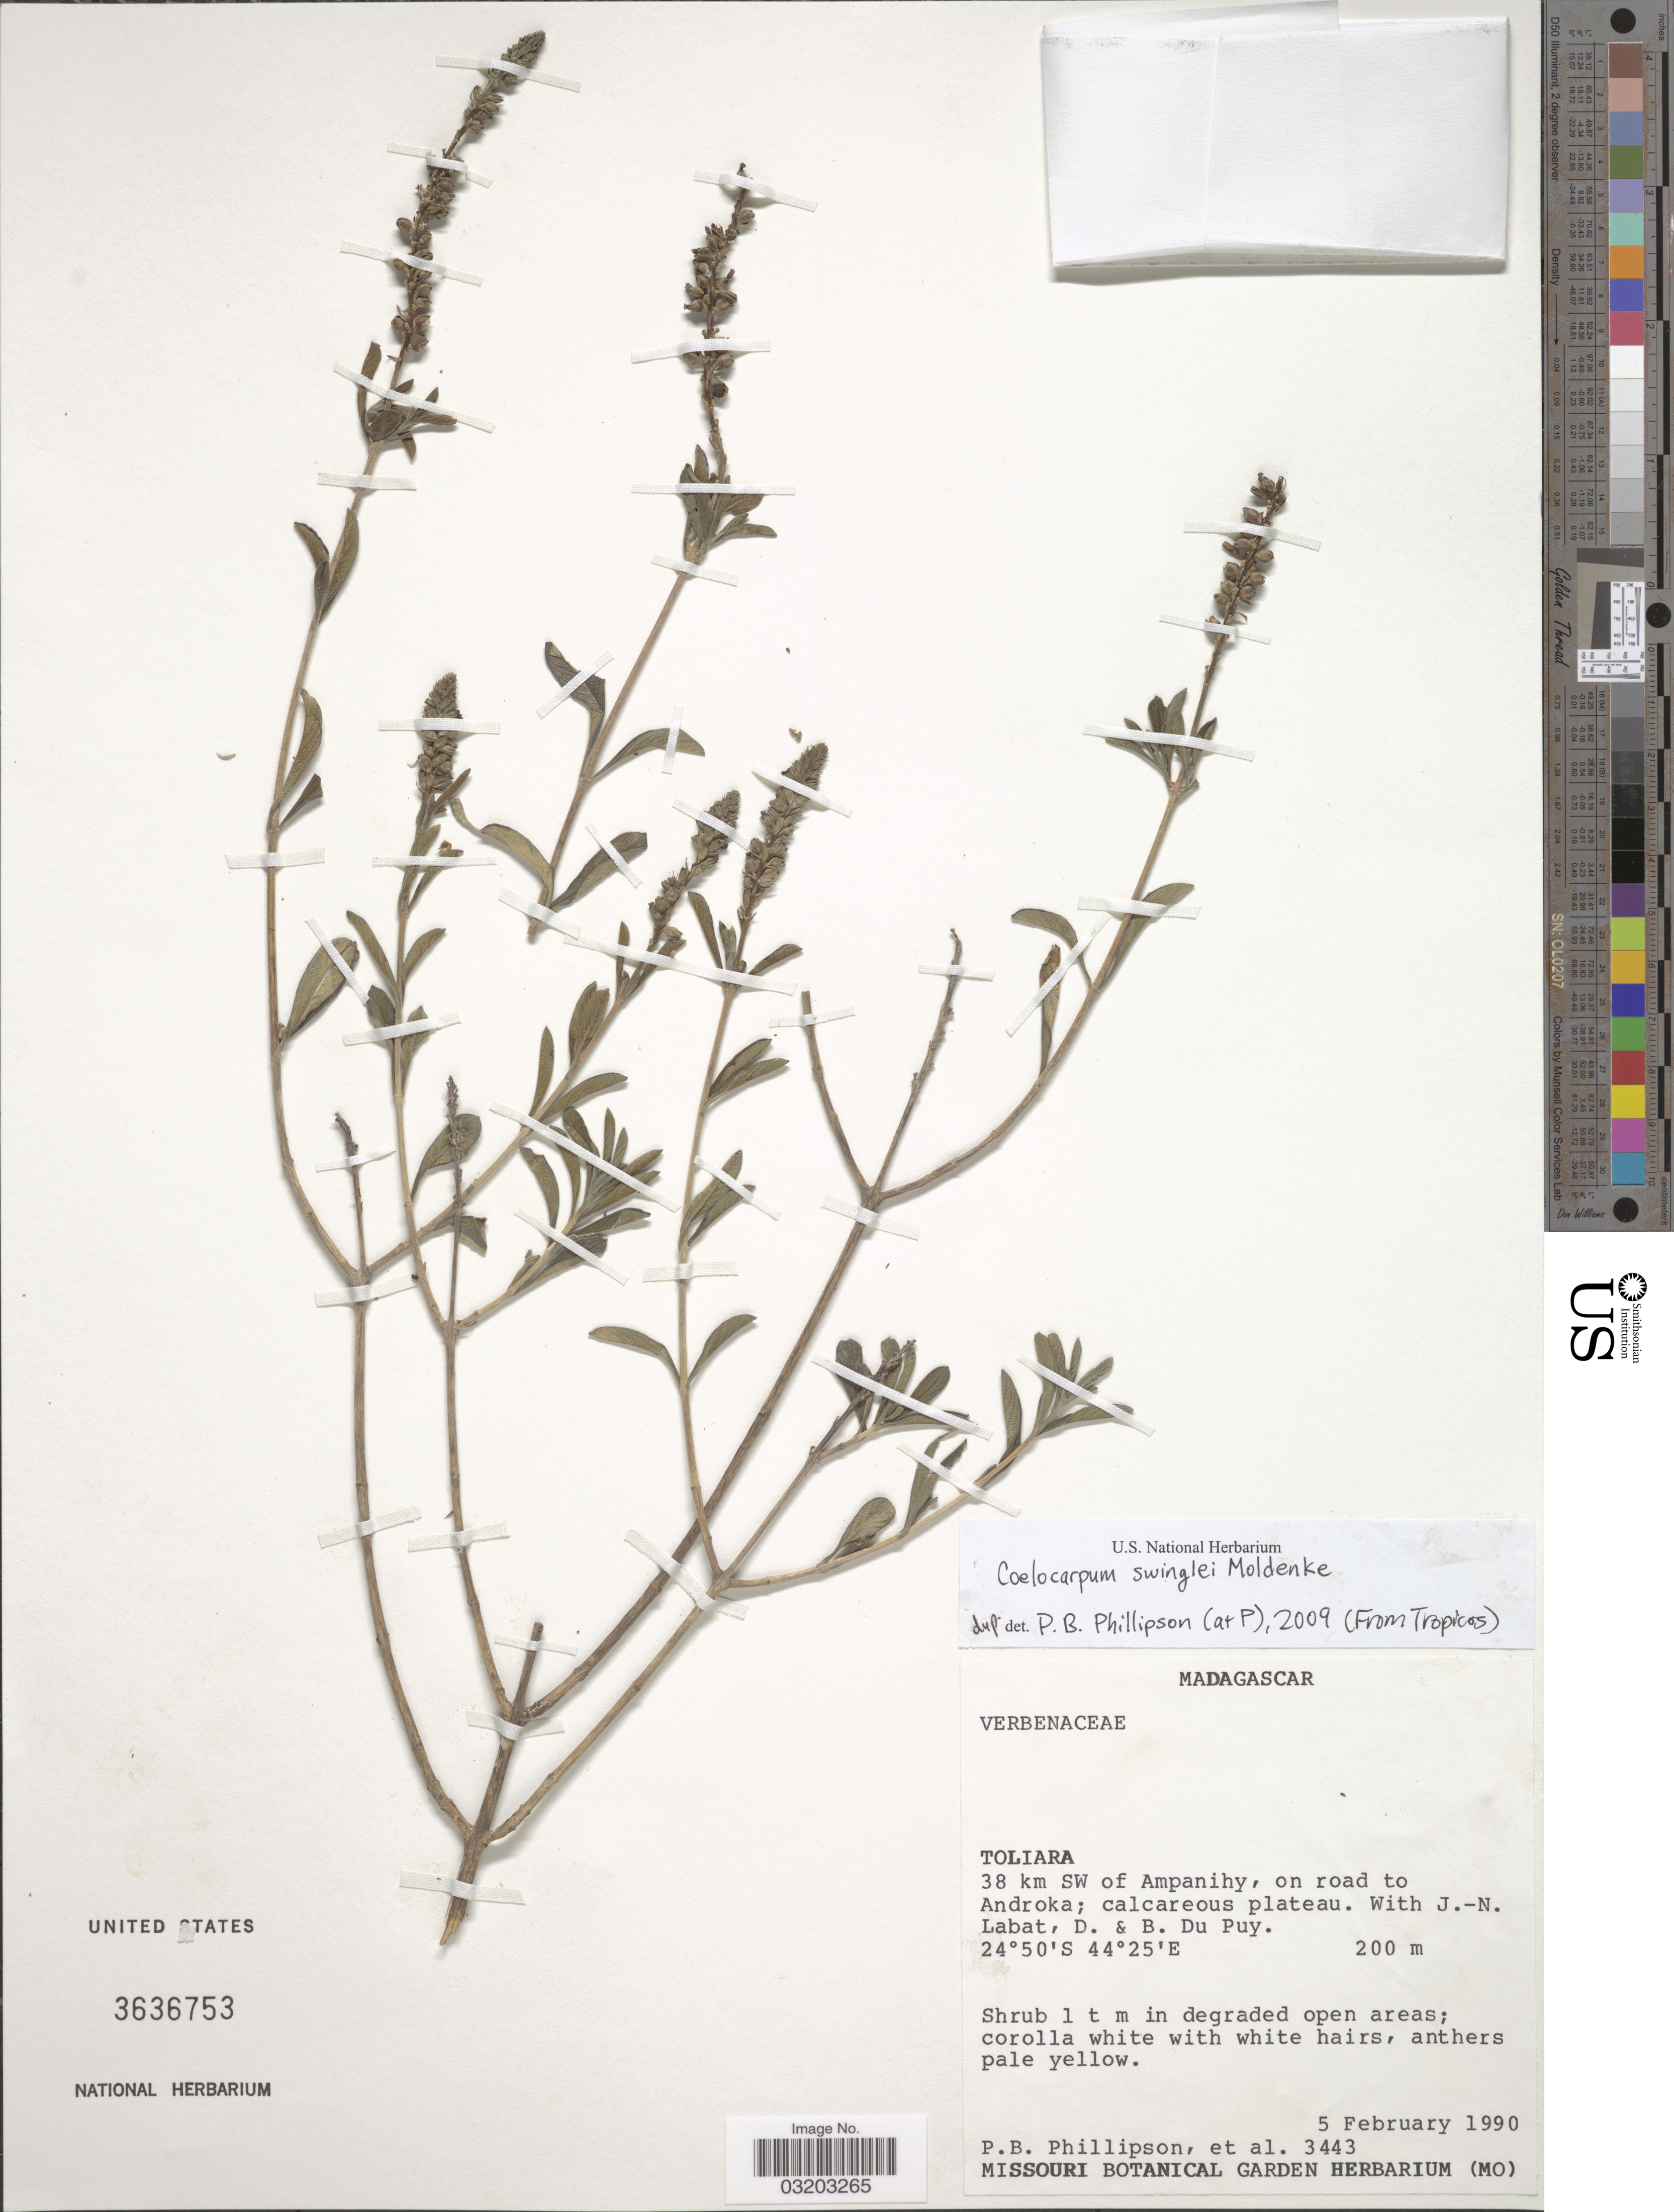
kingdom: Plantae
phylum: Tracheophyta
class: Magnoliopsida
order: Lamiales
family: Verbenaceae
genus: Coelocarpum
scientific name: Coelocarpum swinglei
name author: Moldenke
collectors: P. B. Phillipson & et al.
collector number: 3443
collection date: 1990-02-05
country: Madagascar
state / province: Atsimo-Andrefana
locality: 38 km SW of Ampanihy, on road to Androka; calcareous plateau.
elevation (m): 200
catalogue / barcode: US 3636753